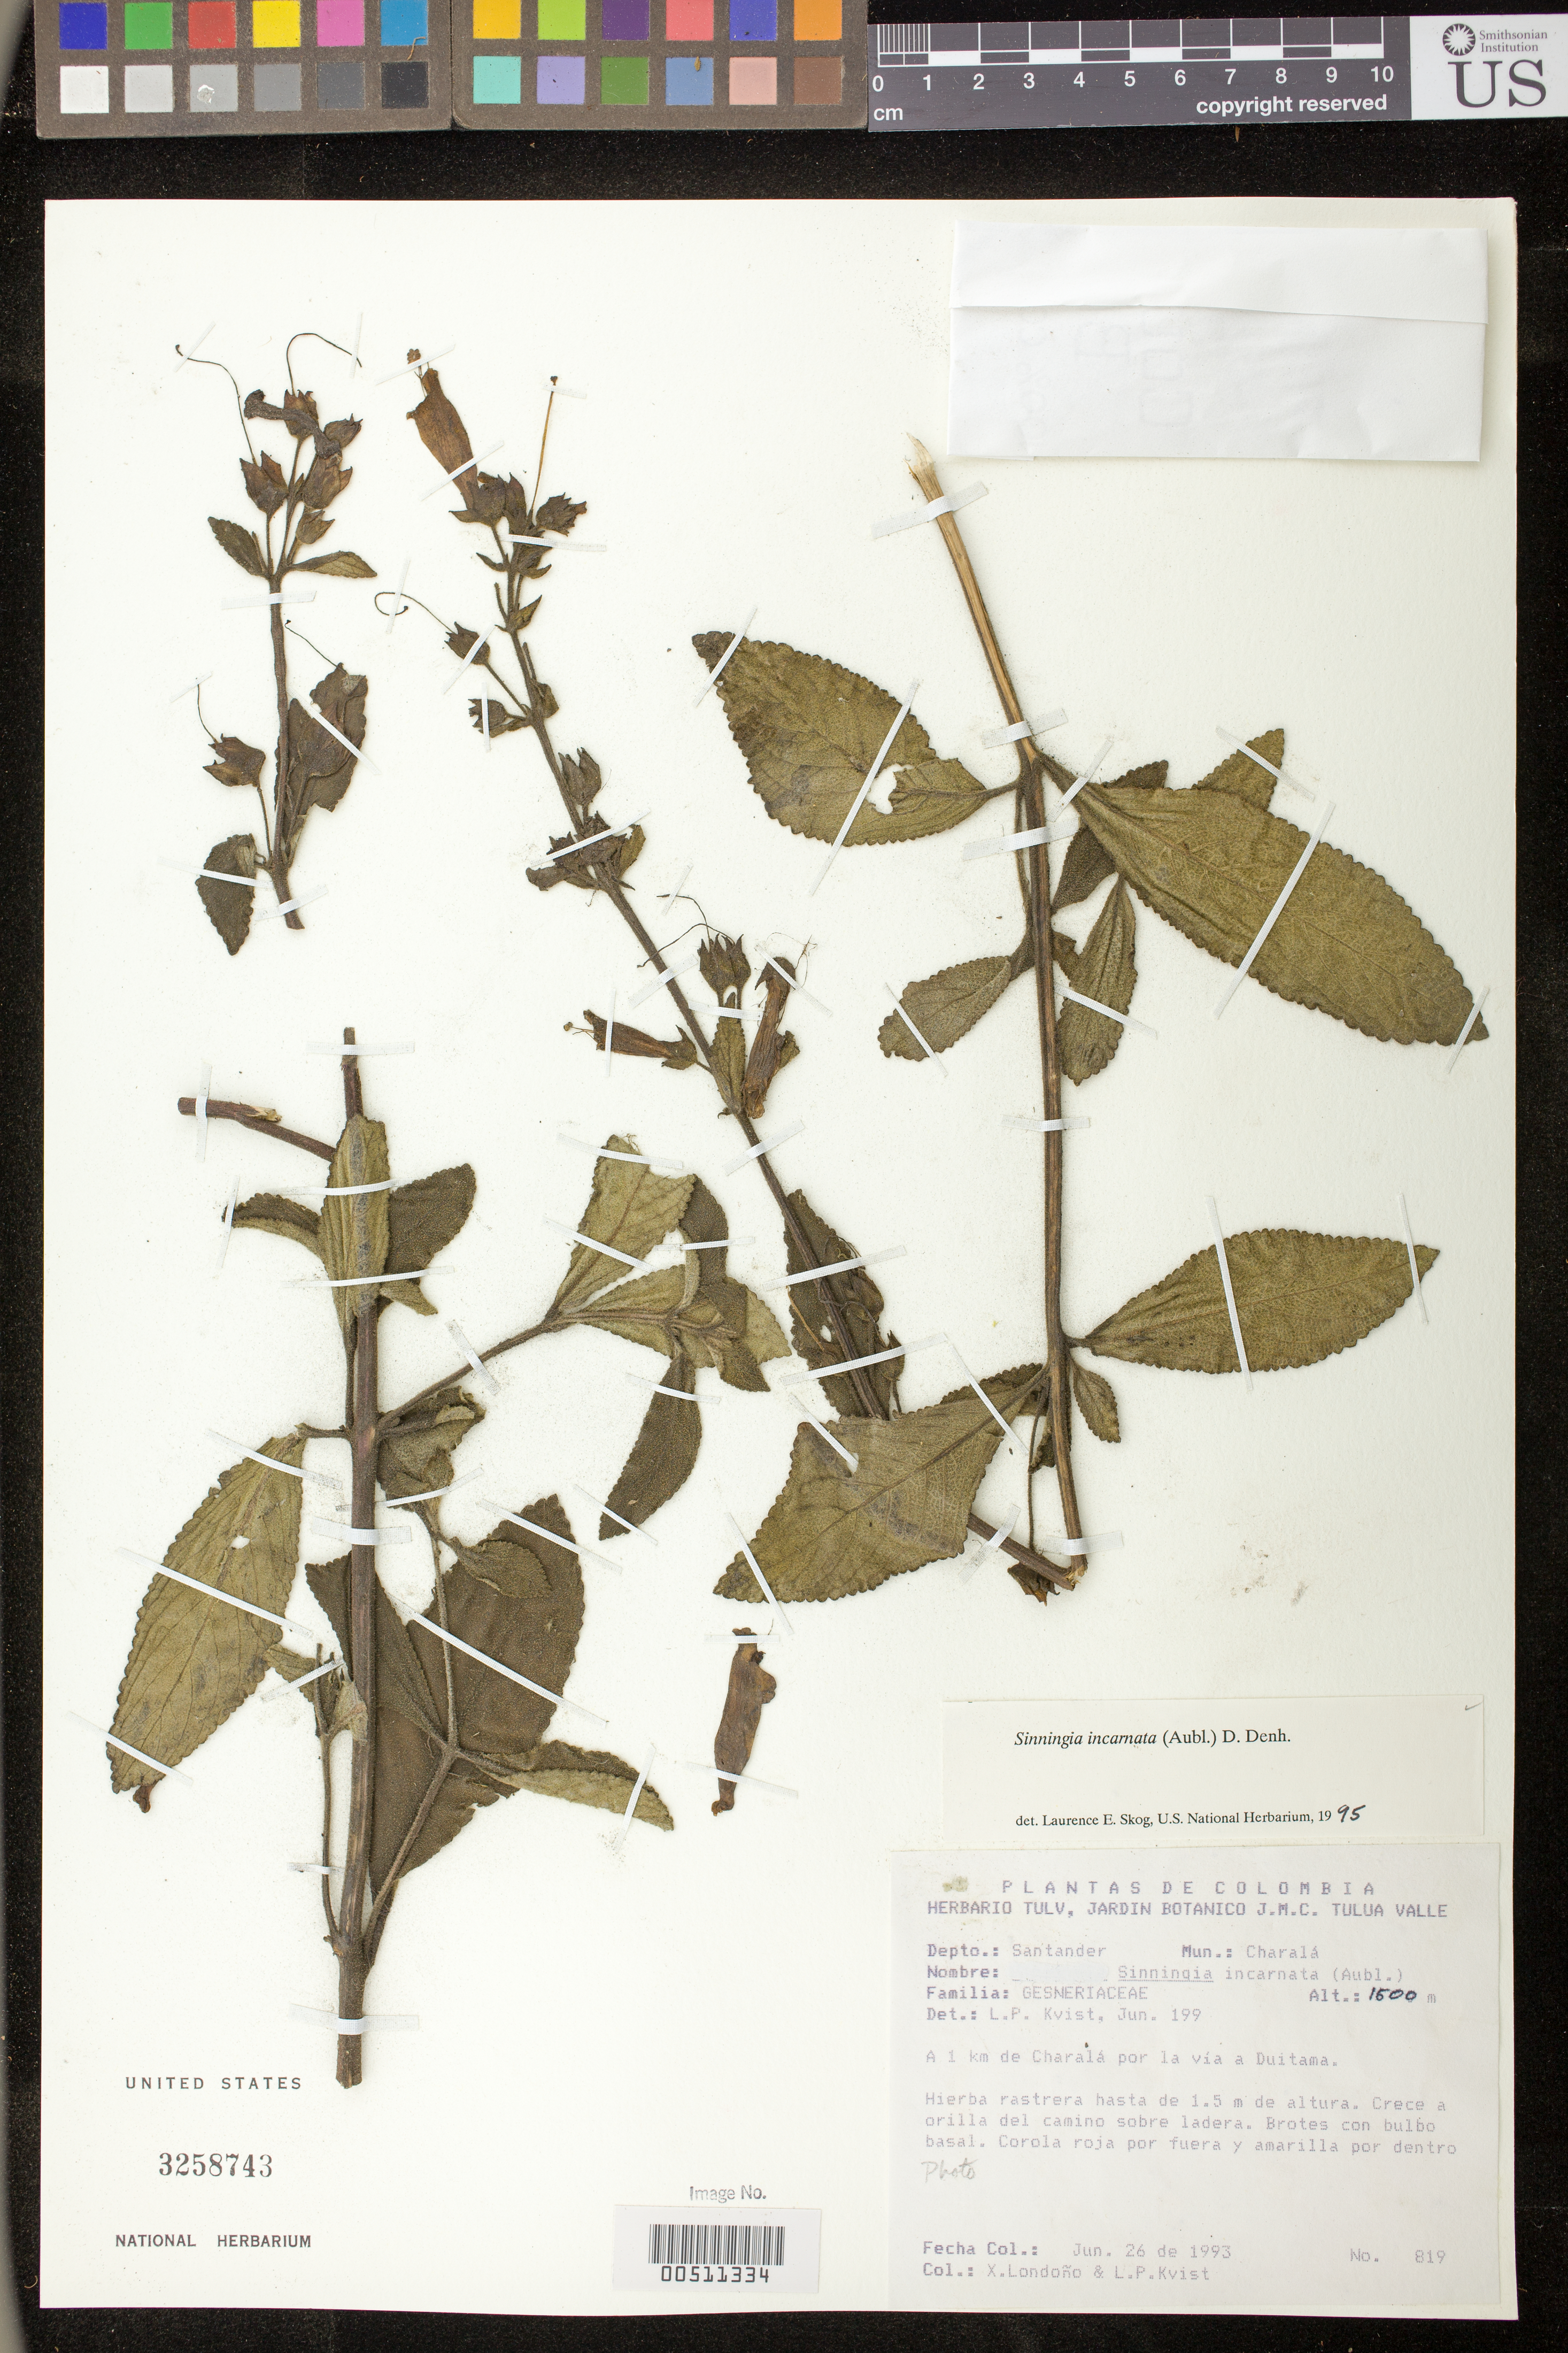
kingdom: Plantae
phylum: Tracheophyta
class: Magnoliopsida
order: Lamiales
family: Gesneriaceae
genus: Sinningia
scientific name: Sinningia incarnata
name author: (Aubl.) D.L. Denham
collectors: X. Londoño & L. P. Kvist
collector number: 819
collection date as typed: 26 Jun 1993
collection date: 1993-06-26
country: Colombia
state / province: Santander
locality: Charala, Charala por la via a Duitama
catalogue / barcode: US 3258743